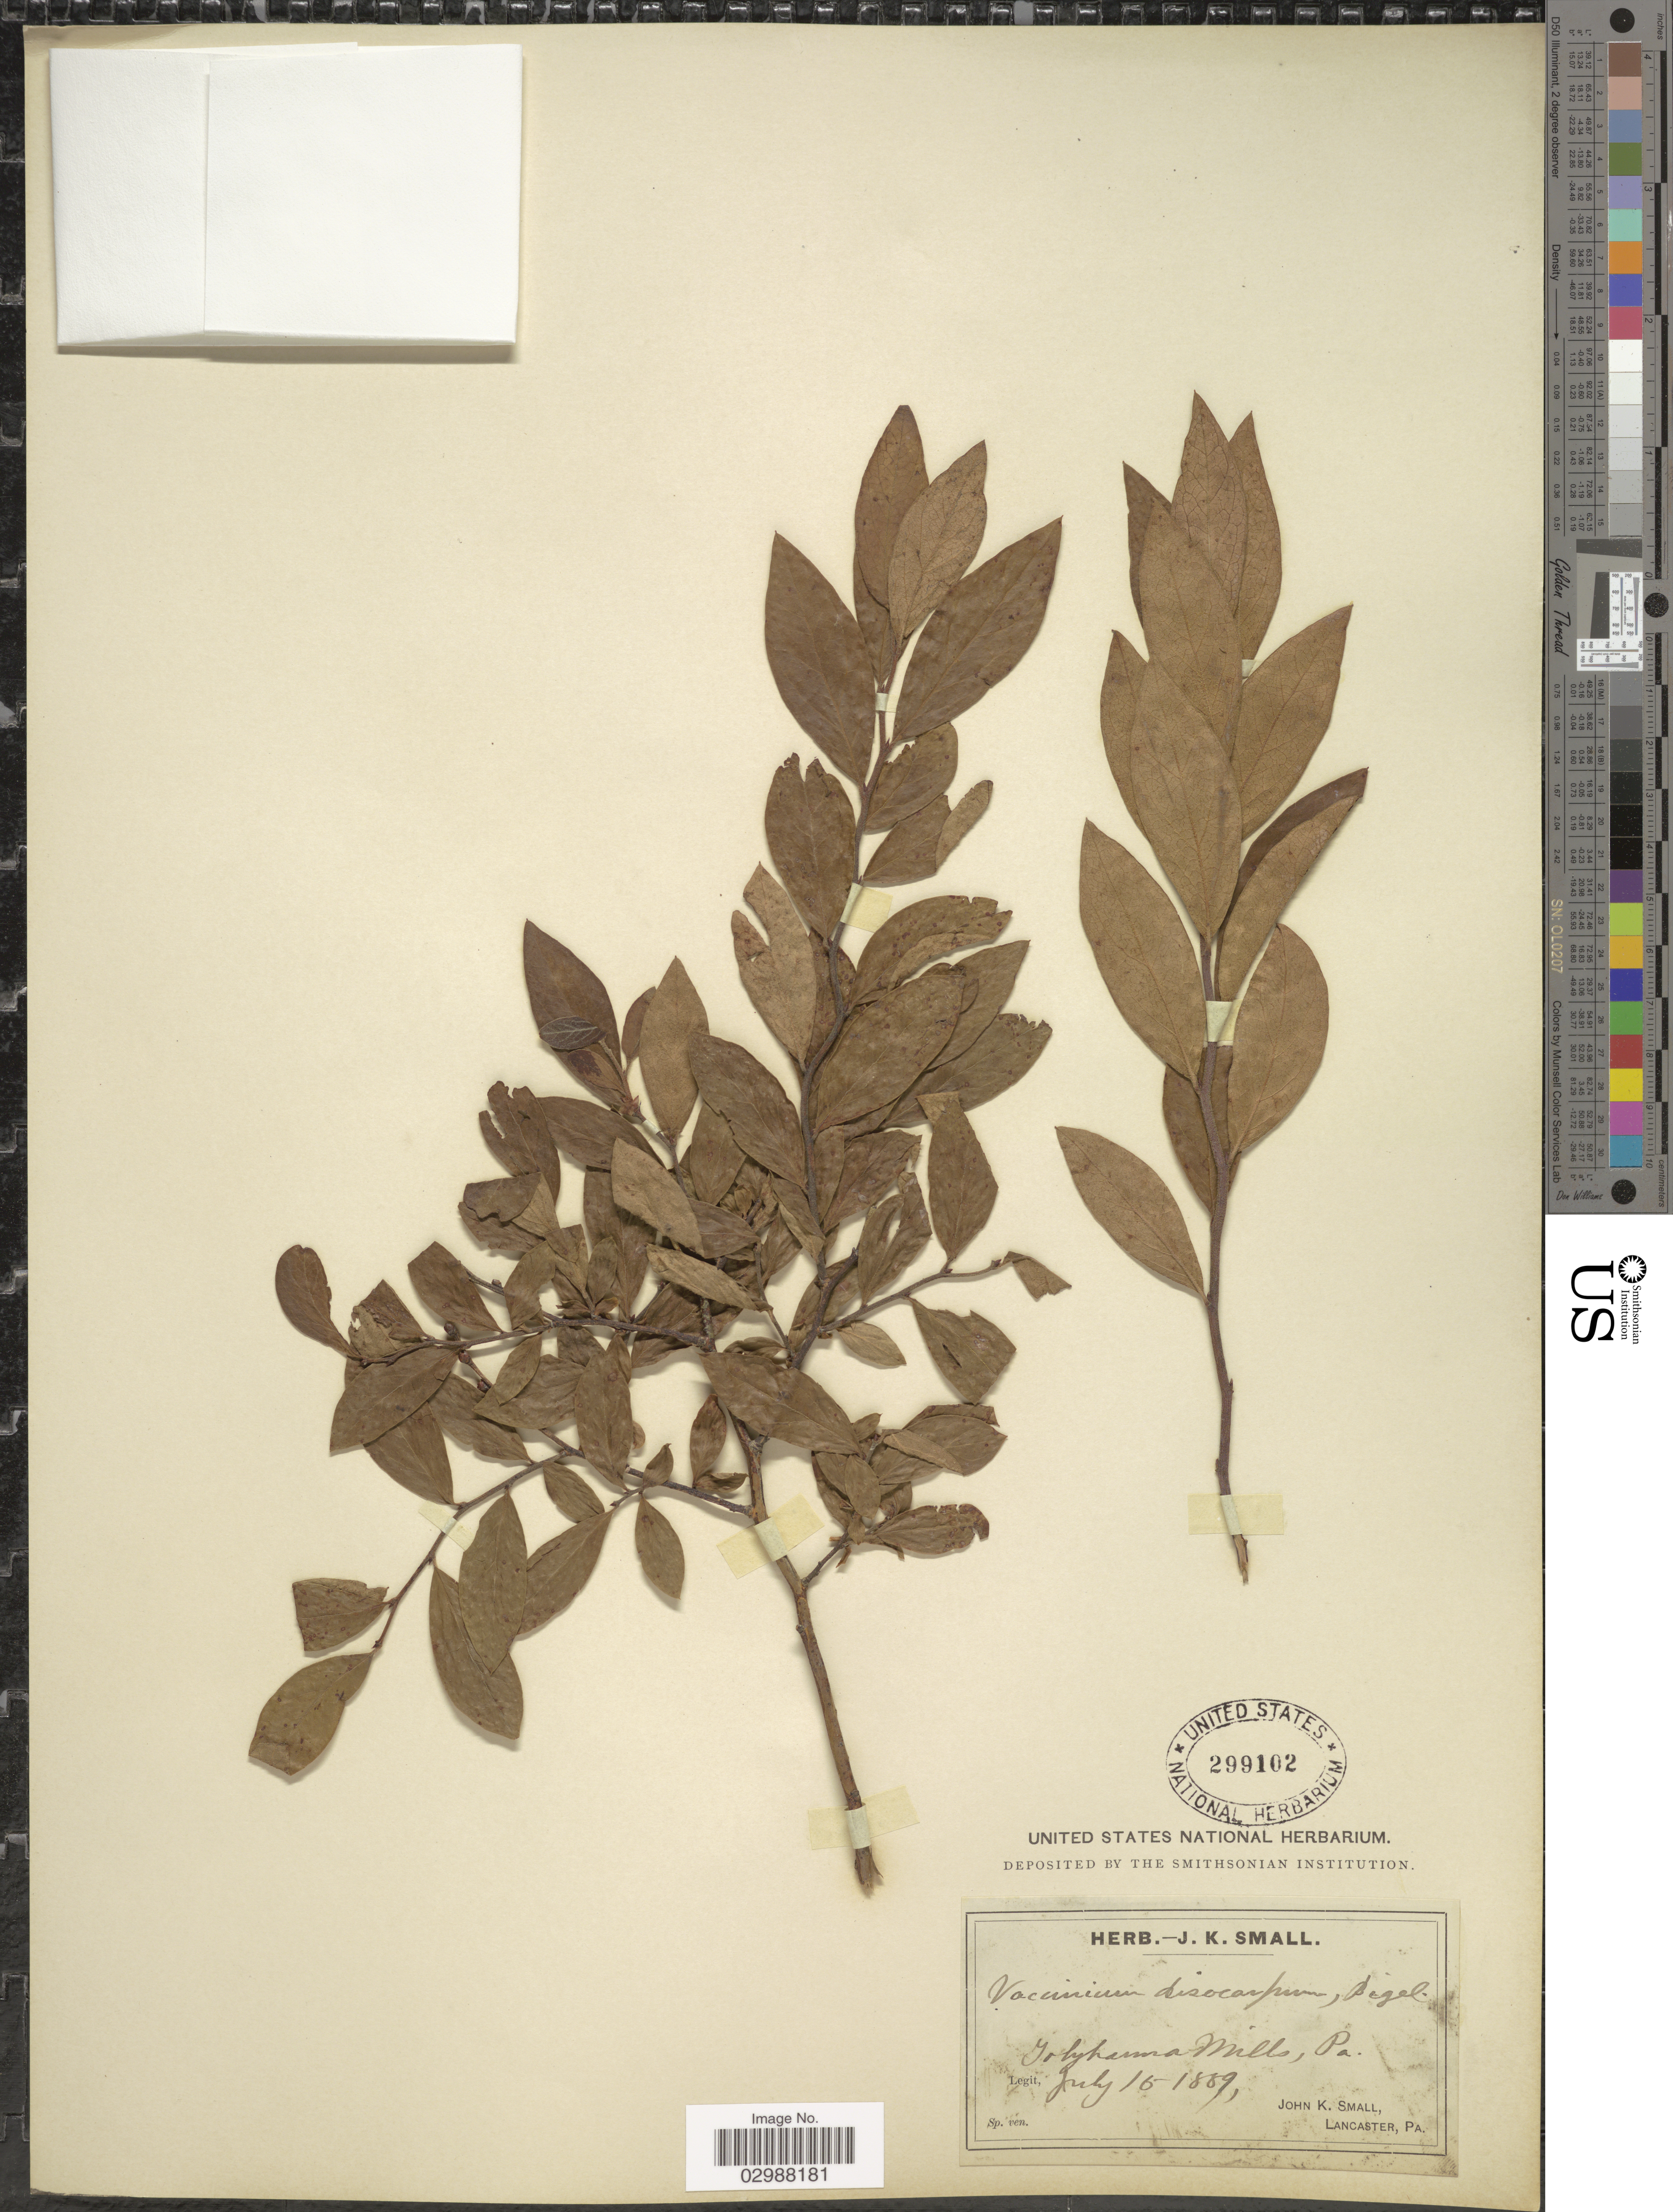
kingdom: Plantae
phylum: Tracheophyta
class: Magnoliopsida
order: Ericales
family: Ericaceae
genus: Vaccinium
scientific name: Vaccinium disocarpum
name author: A. Gray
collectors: J. K. Small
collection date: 1889-07-15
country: United States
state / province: Pennsylvania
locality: Tobyhanna Mills.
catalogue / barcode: US 299102